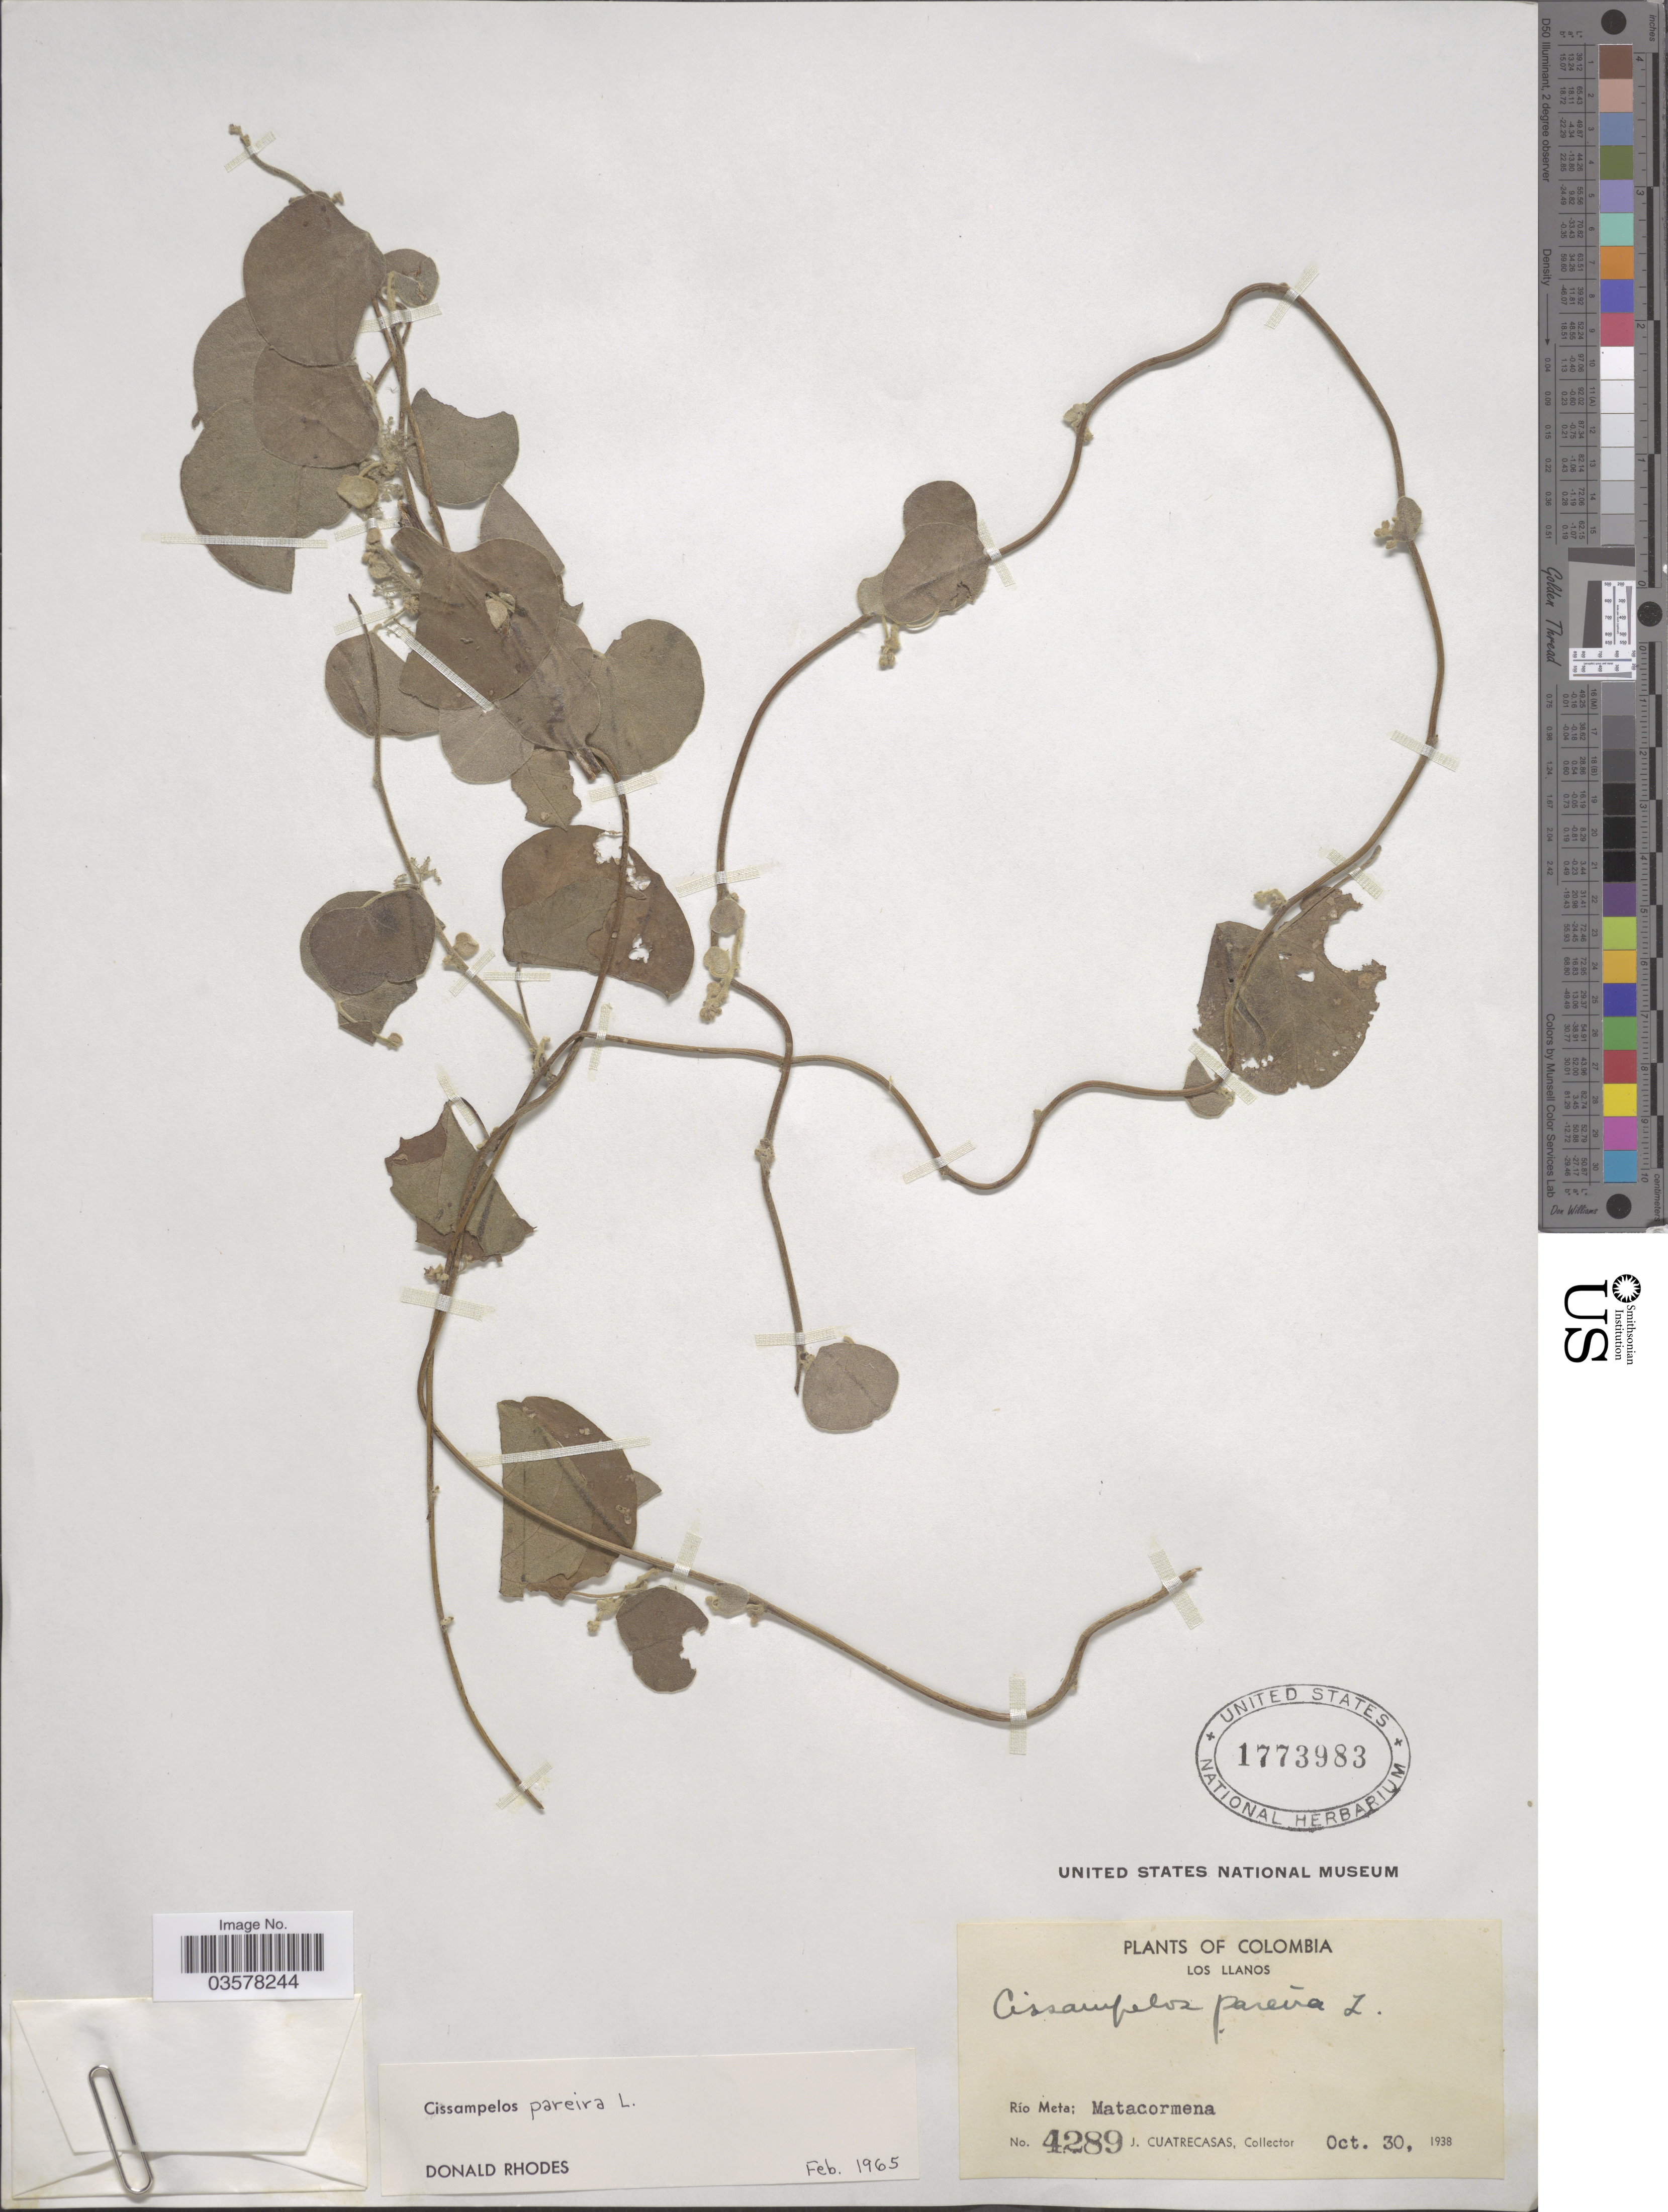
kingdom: Plantae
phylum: Tracheophyta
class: Magnoliopsida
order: Ranunculales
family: Menispermaceae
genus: Cissampelos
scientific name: Cissampelos pareira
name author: L.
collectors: J. Cuatrecasas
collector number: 4289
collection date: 1938-10-30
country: Colombia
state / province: Meta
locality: Los Llanos. Río Meta; Matacormena.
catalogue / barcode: US 1773983